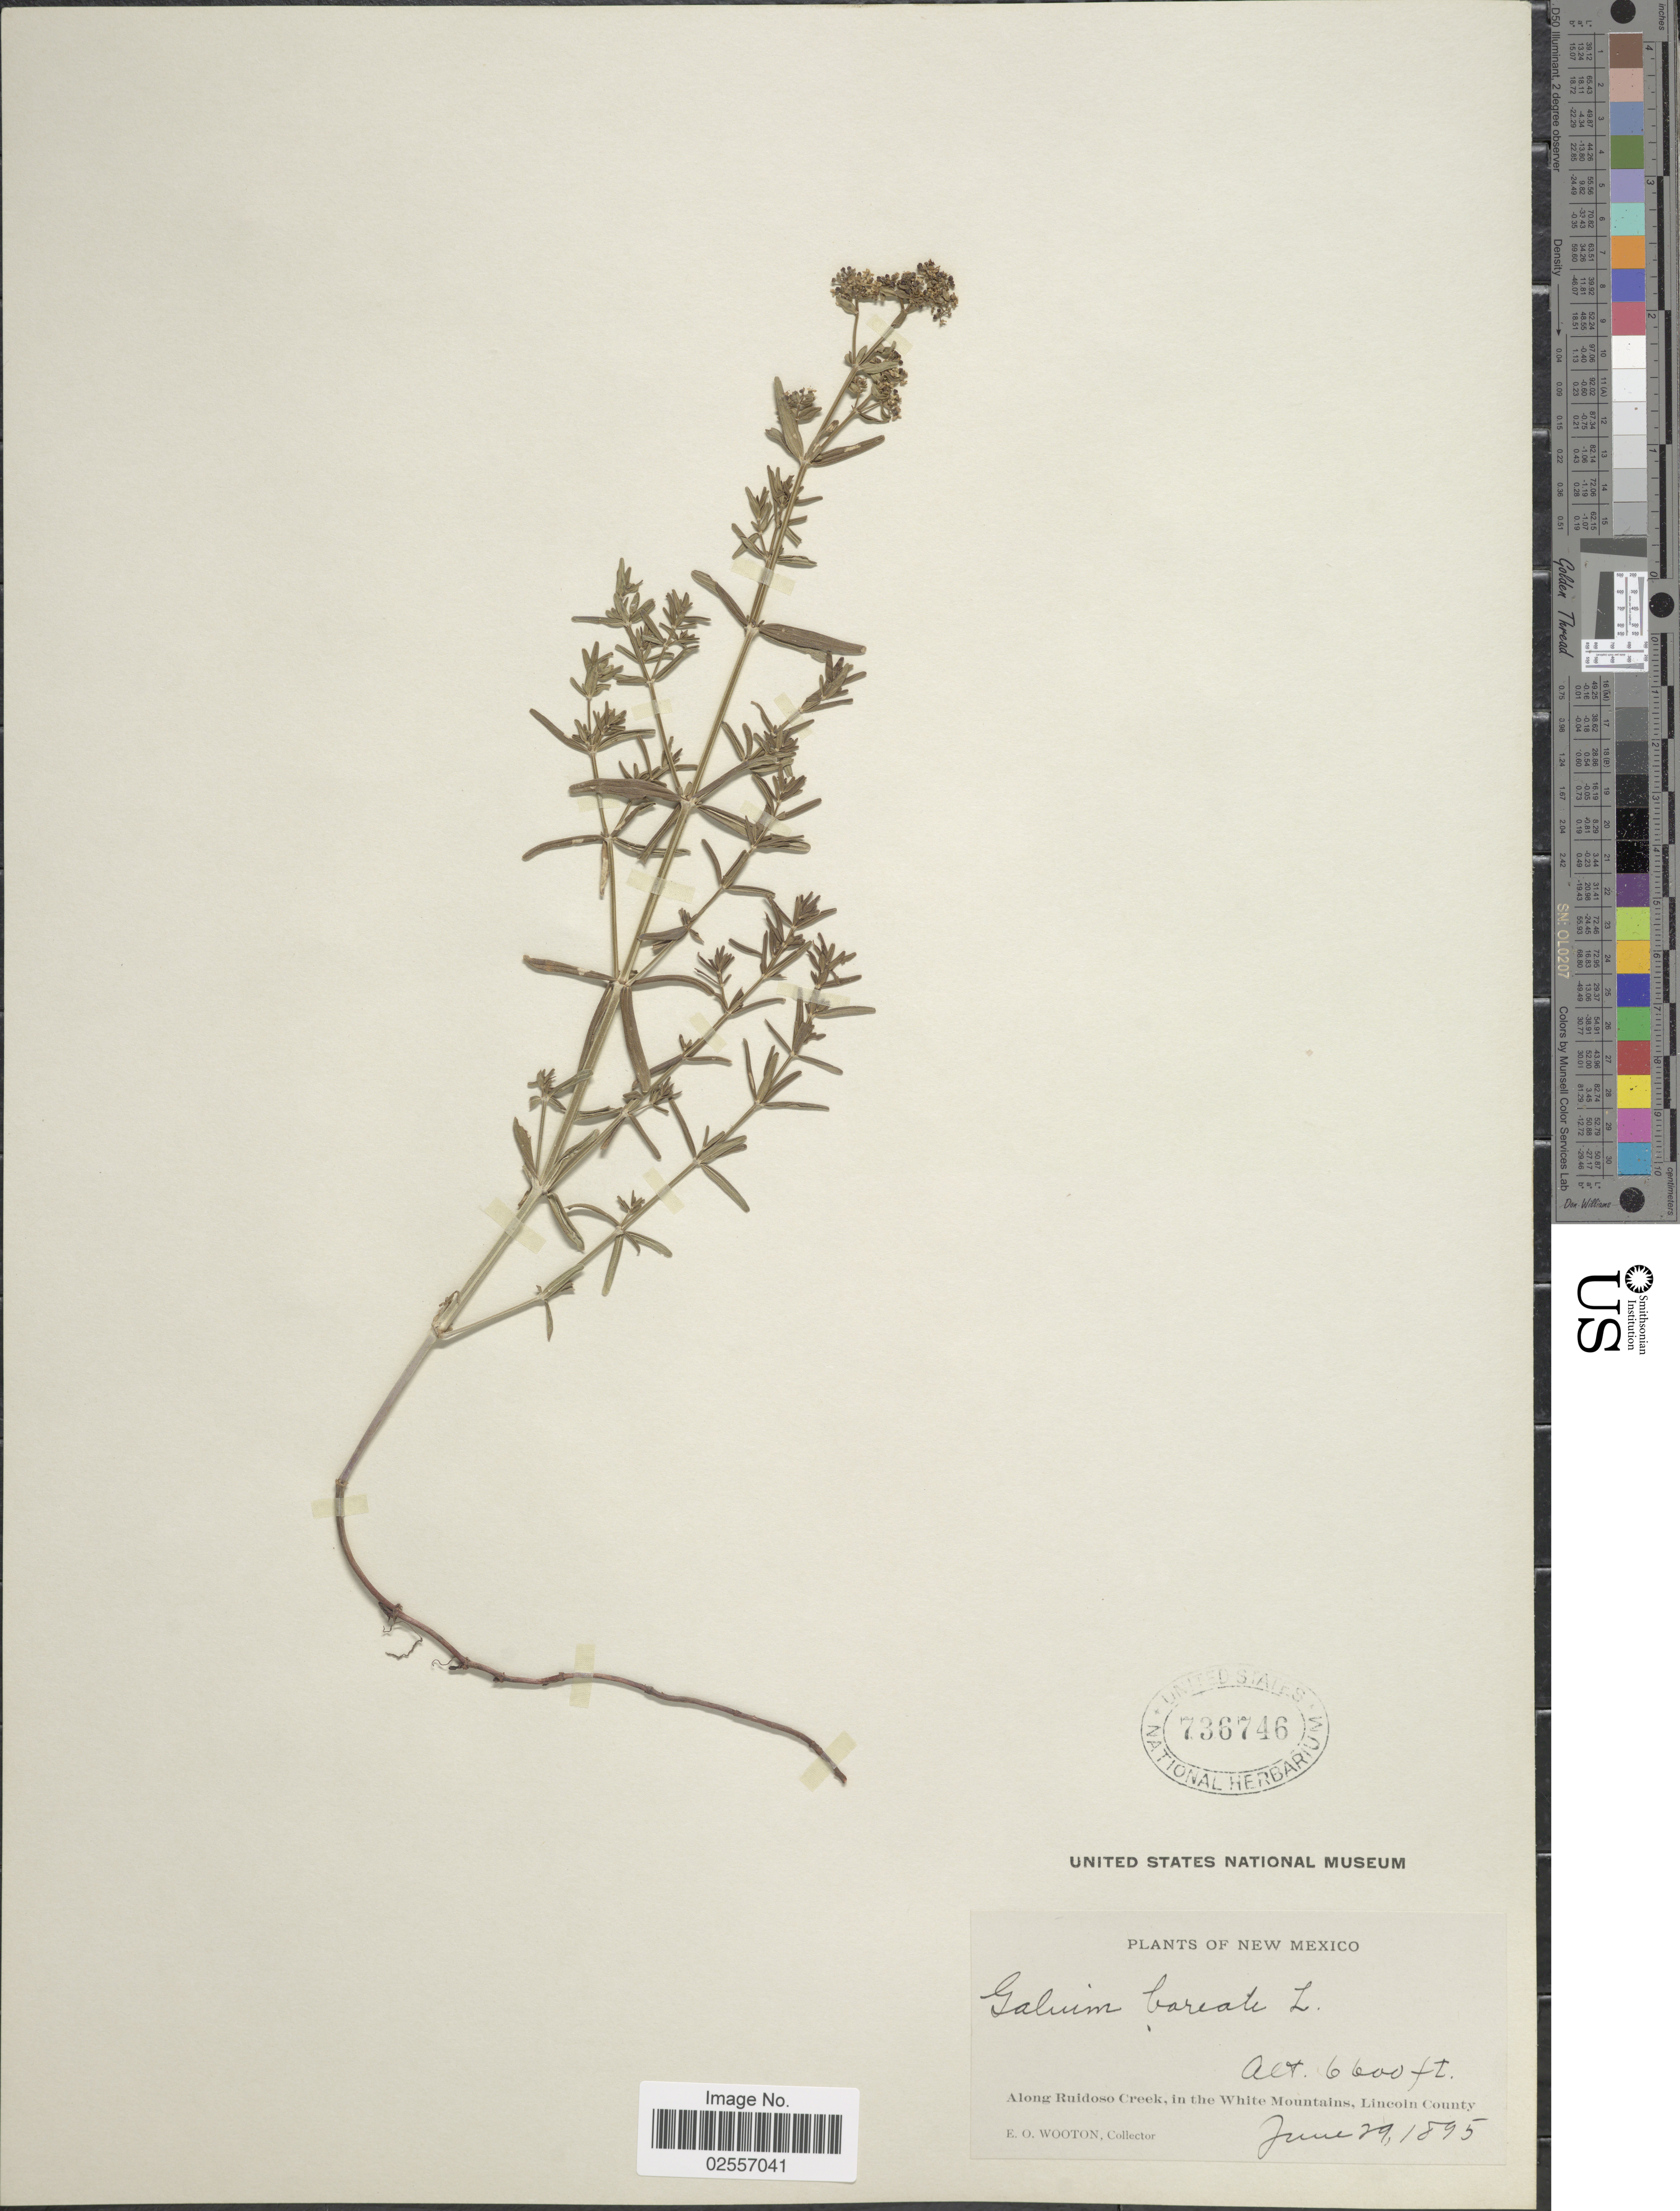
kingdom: Plantae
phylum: Tracheophyta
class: Magnoliopsida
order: Gentianales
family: Rubiaceae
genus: Galium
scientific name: Galium boreale L.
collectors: E. O. Wooton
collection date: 1895-06-29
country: United States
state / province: New Mexico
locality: Along Ruidoso Creek, in the White Mountains, Lincoln County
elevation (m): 2012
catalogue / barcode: US 736746